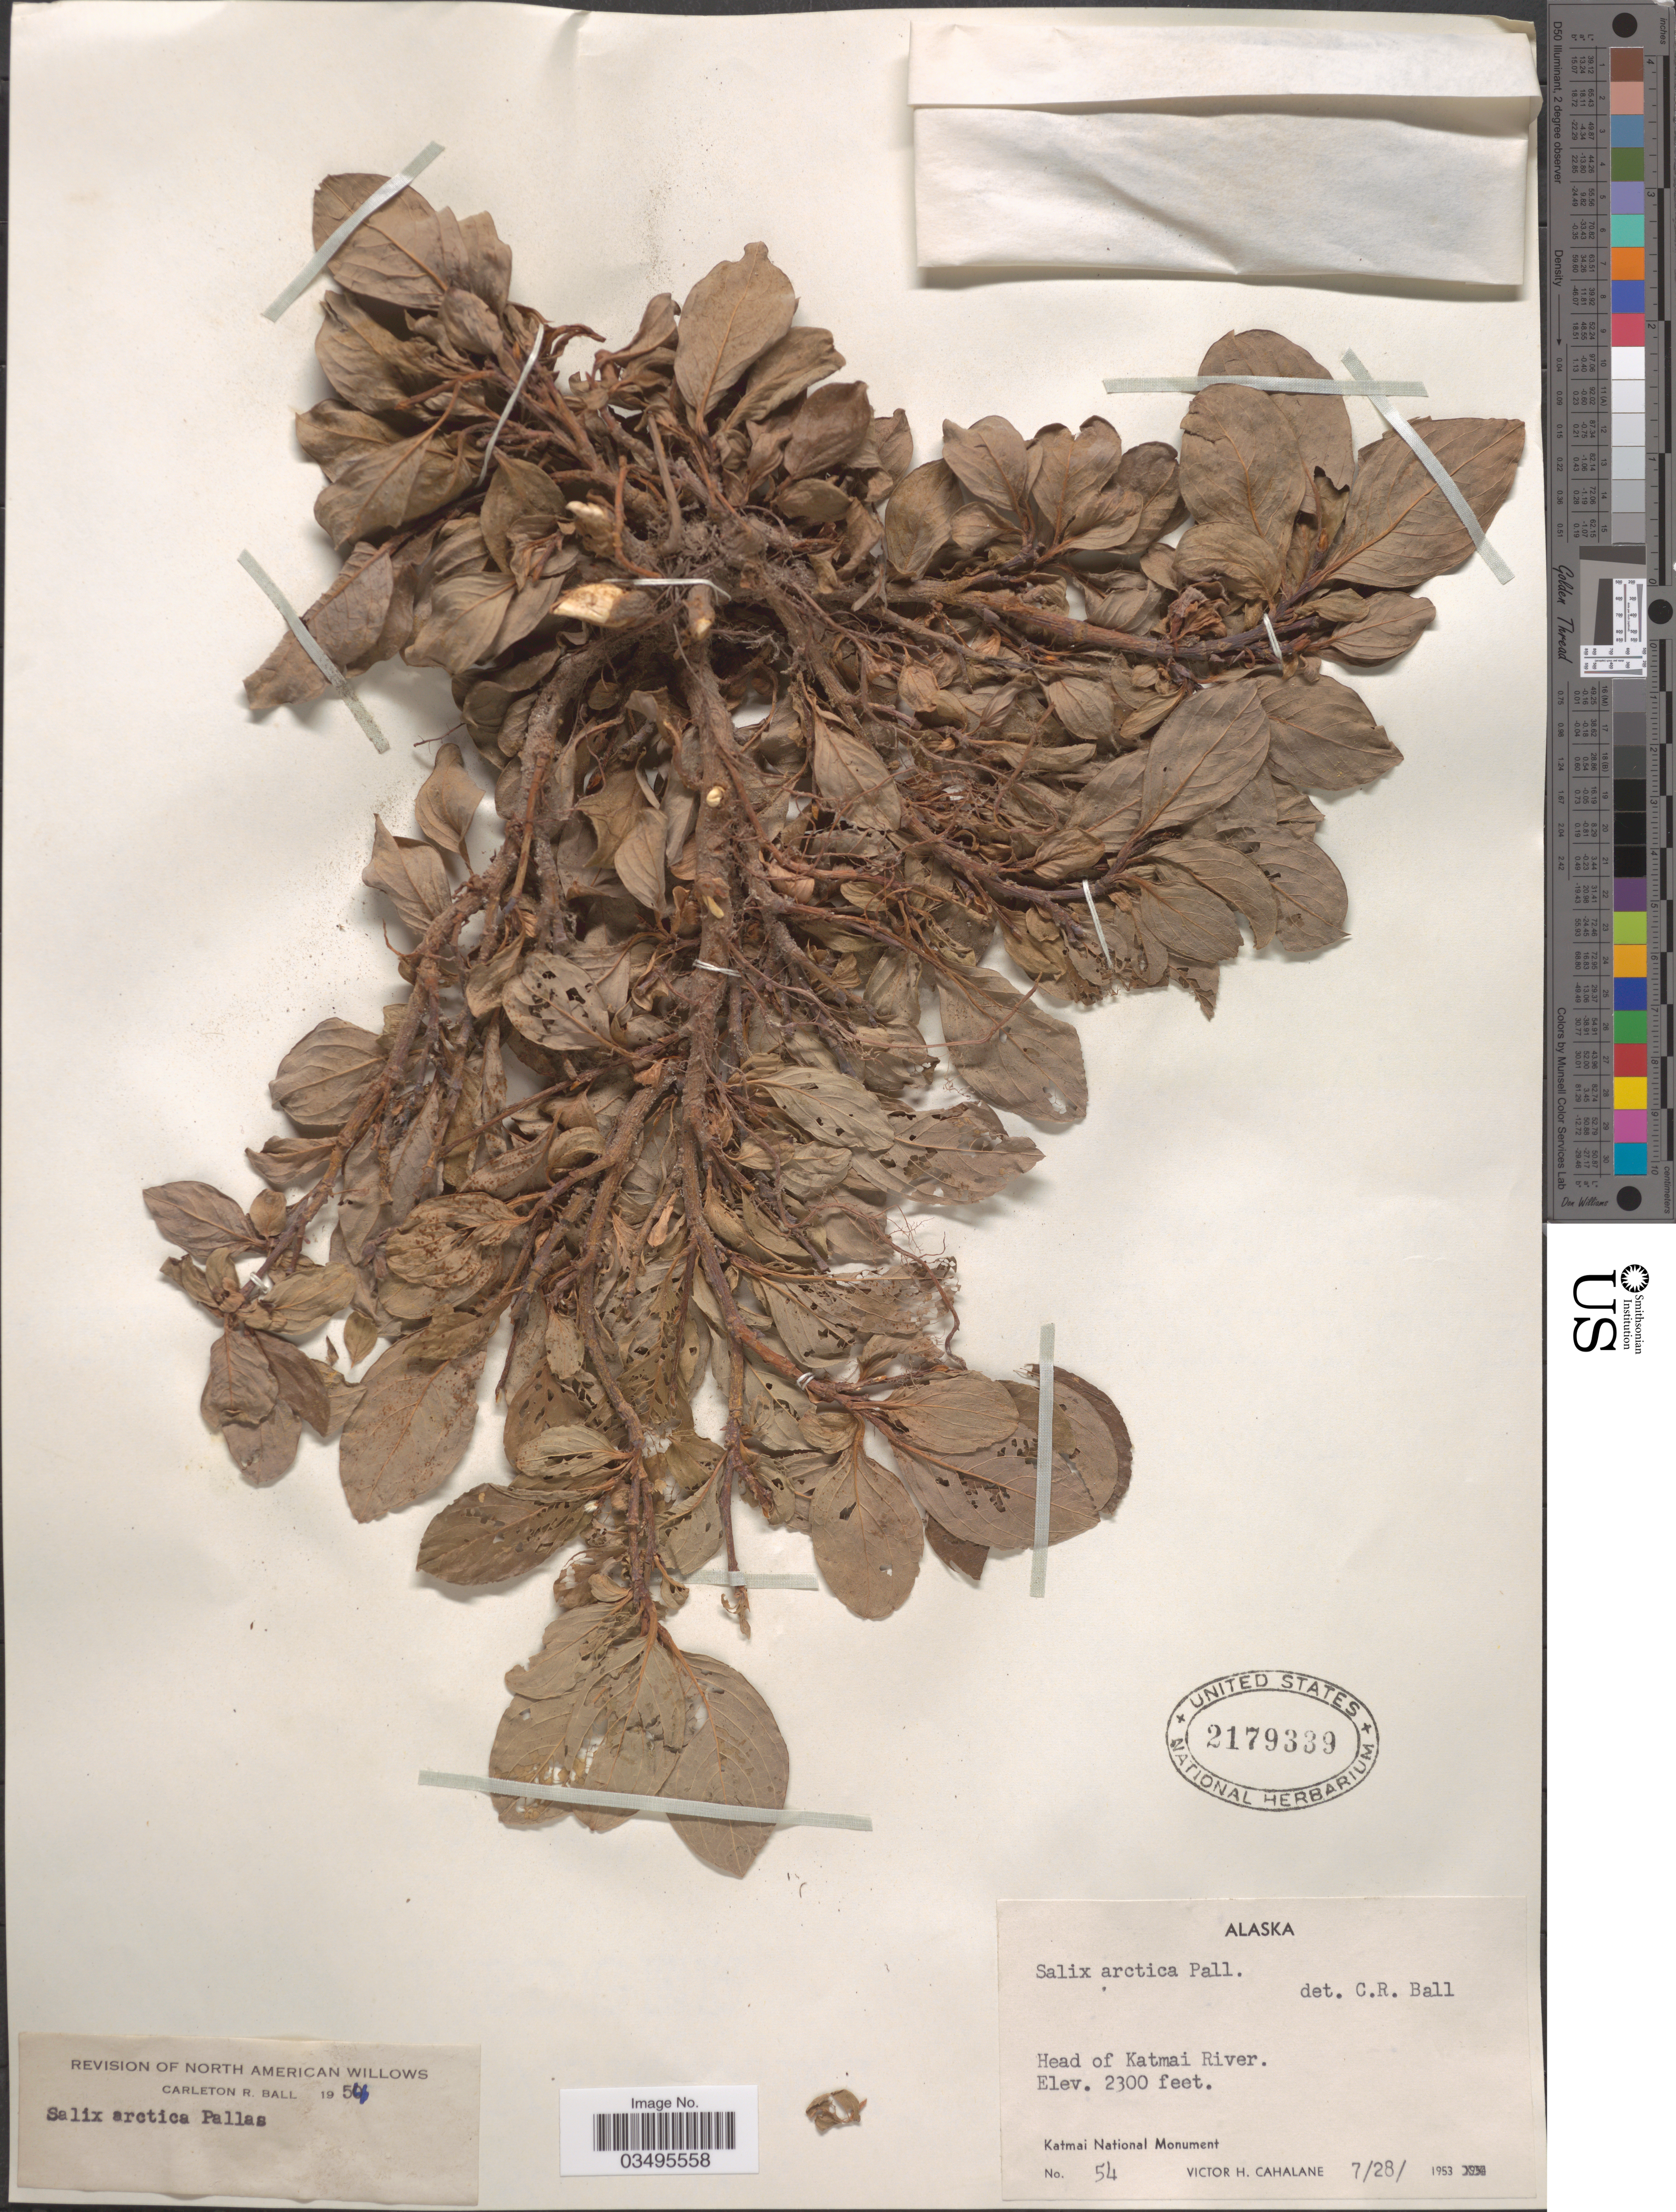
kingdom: Plantae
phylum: Tracheophyta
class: Magnoliopsida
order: Malpighiales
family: Salicaceae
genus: Salix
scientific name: Salix arctica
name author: Pall.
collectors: V. Cahalane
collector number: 54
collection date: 1953-07-28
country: United States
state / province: Alaska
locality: Head of Katmai River.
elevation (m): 701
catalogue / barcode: US 2179339